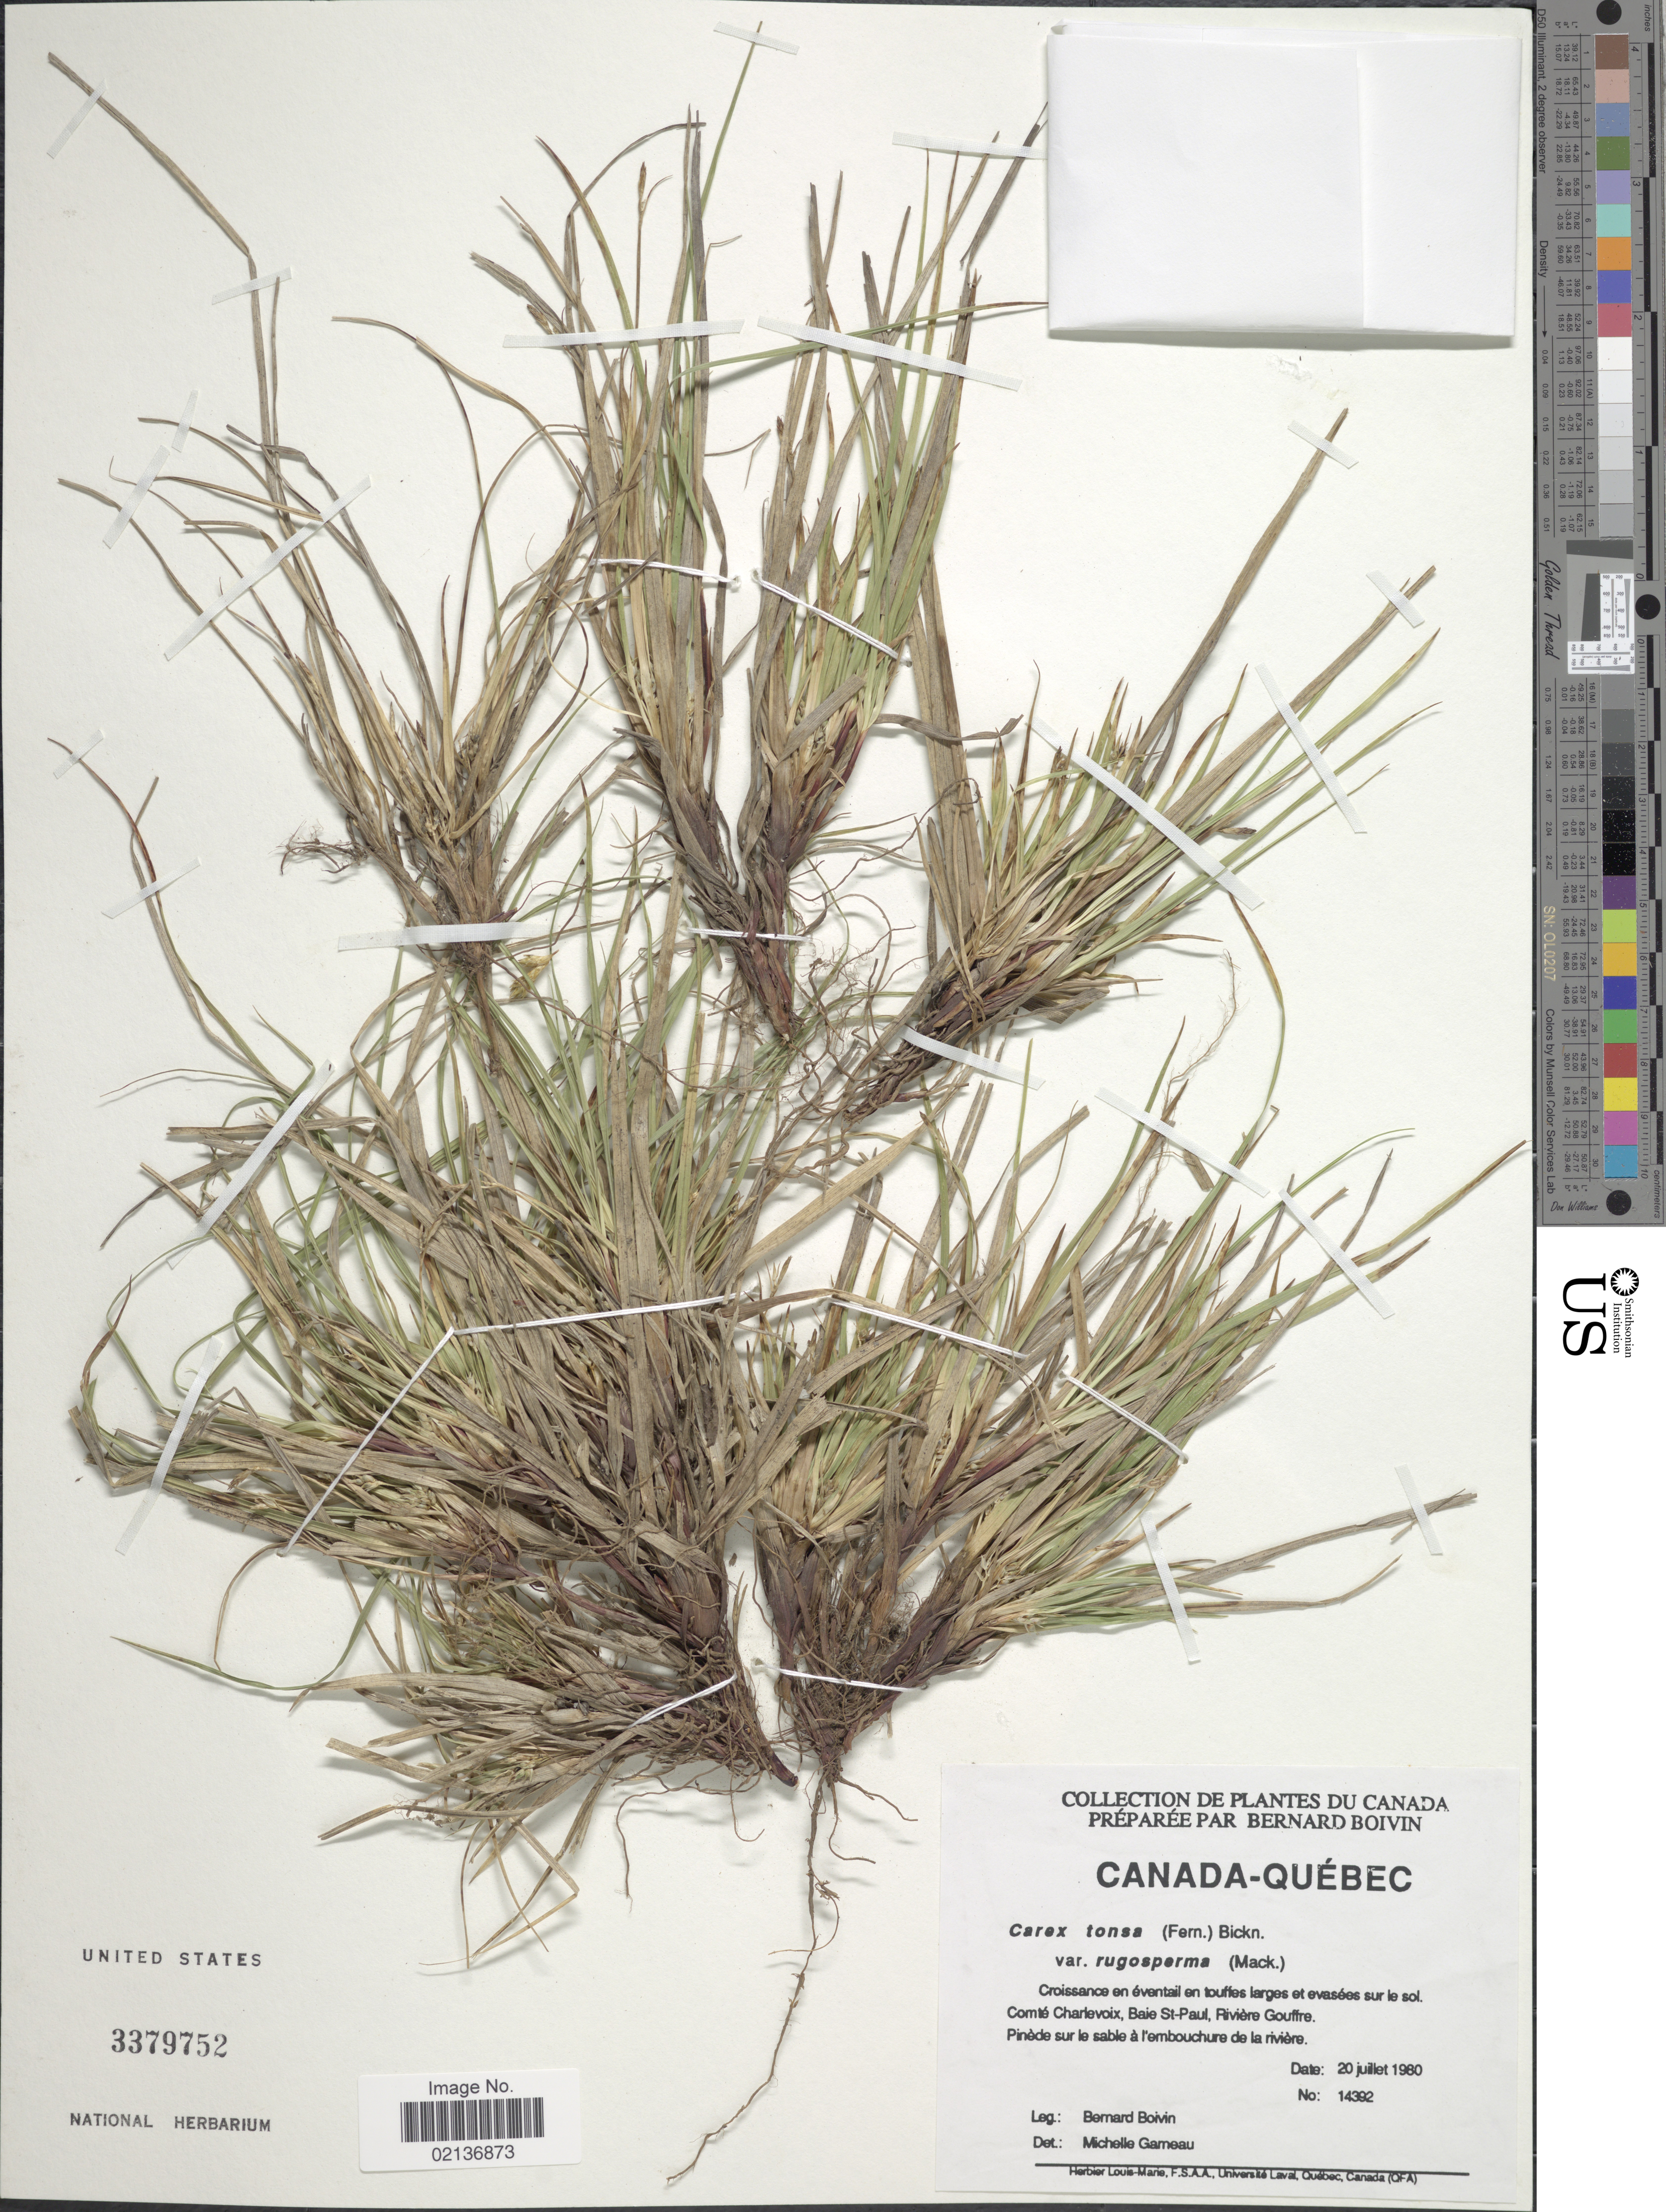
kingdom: Plantae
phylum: Tracheophyta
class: Liliopsida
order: Poales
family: Cyperaceae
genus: Carex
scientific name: Carex tonsa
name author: (Fernald) E.P. Bicknell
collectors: J. R. B. Boivin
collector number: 14392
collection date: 1980-07-20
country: Canada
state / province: Quebec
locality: Croissance en eventail en touffes larges et evasees sur le sol, Comte Charlevoix, Baie At-Paul, Riviere Gouffre, Pinede sur le sable a l'embouchure de la riviere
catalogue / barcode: US 3379752